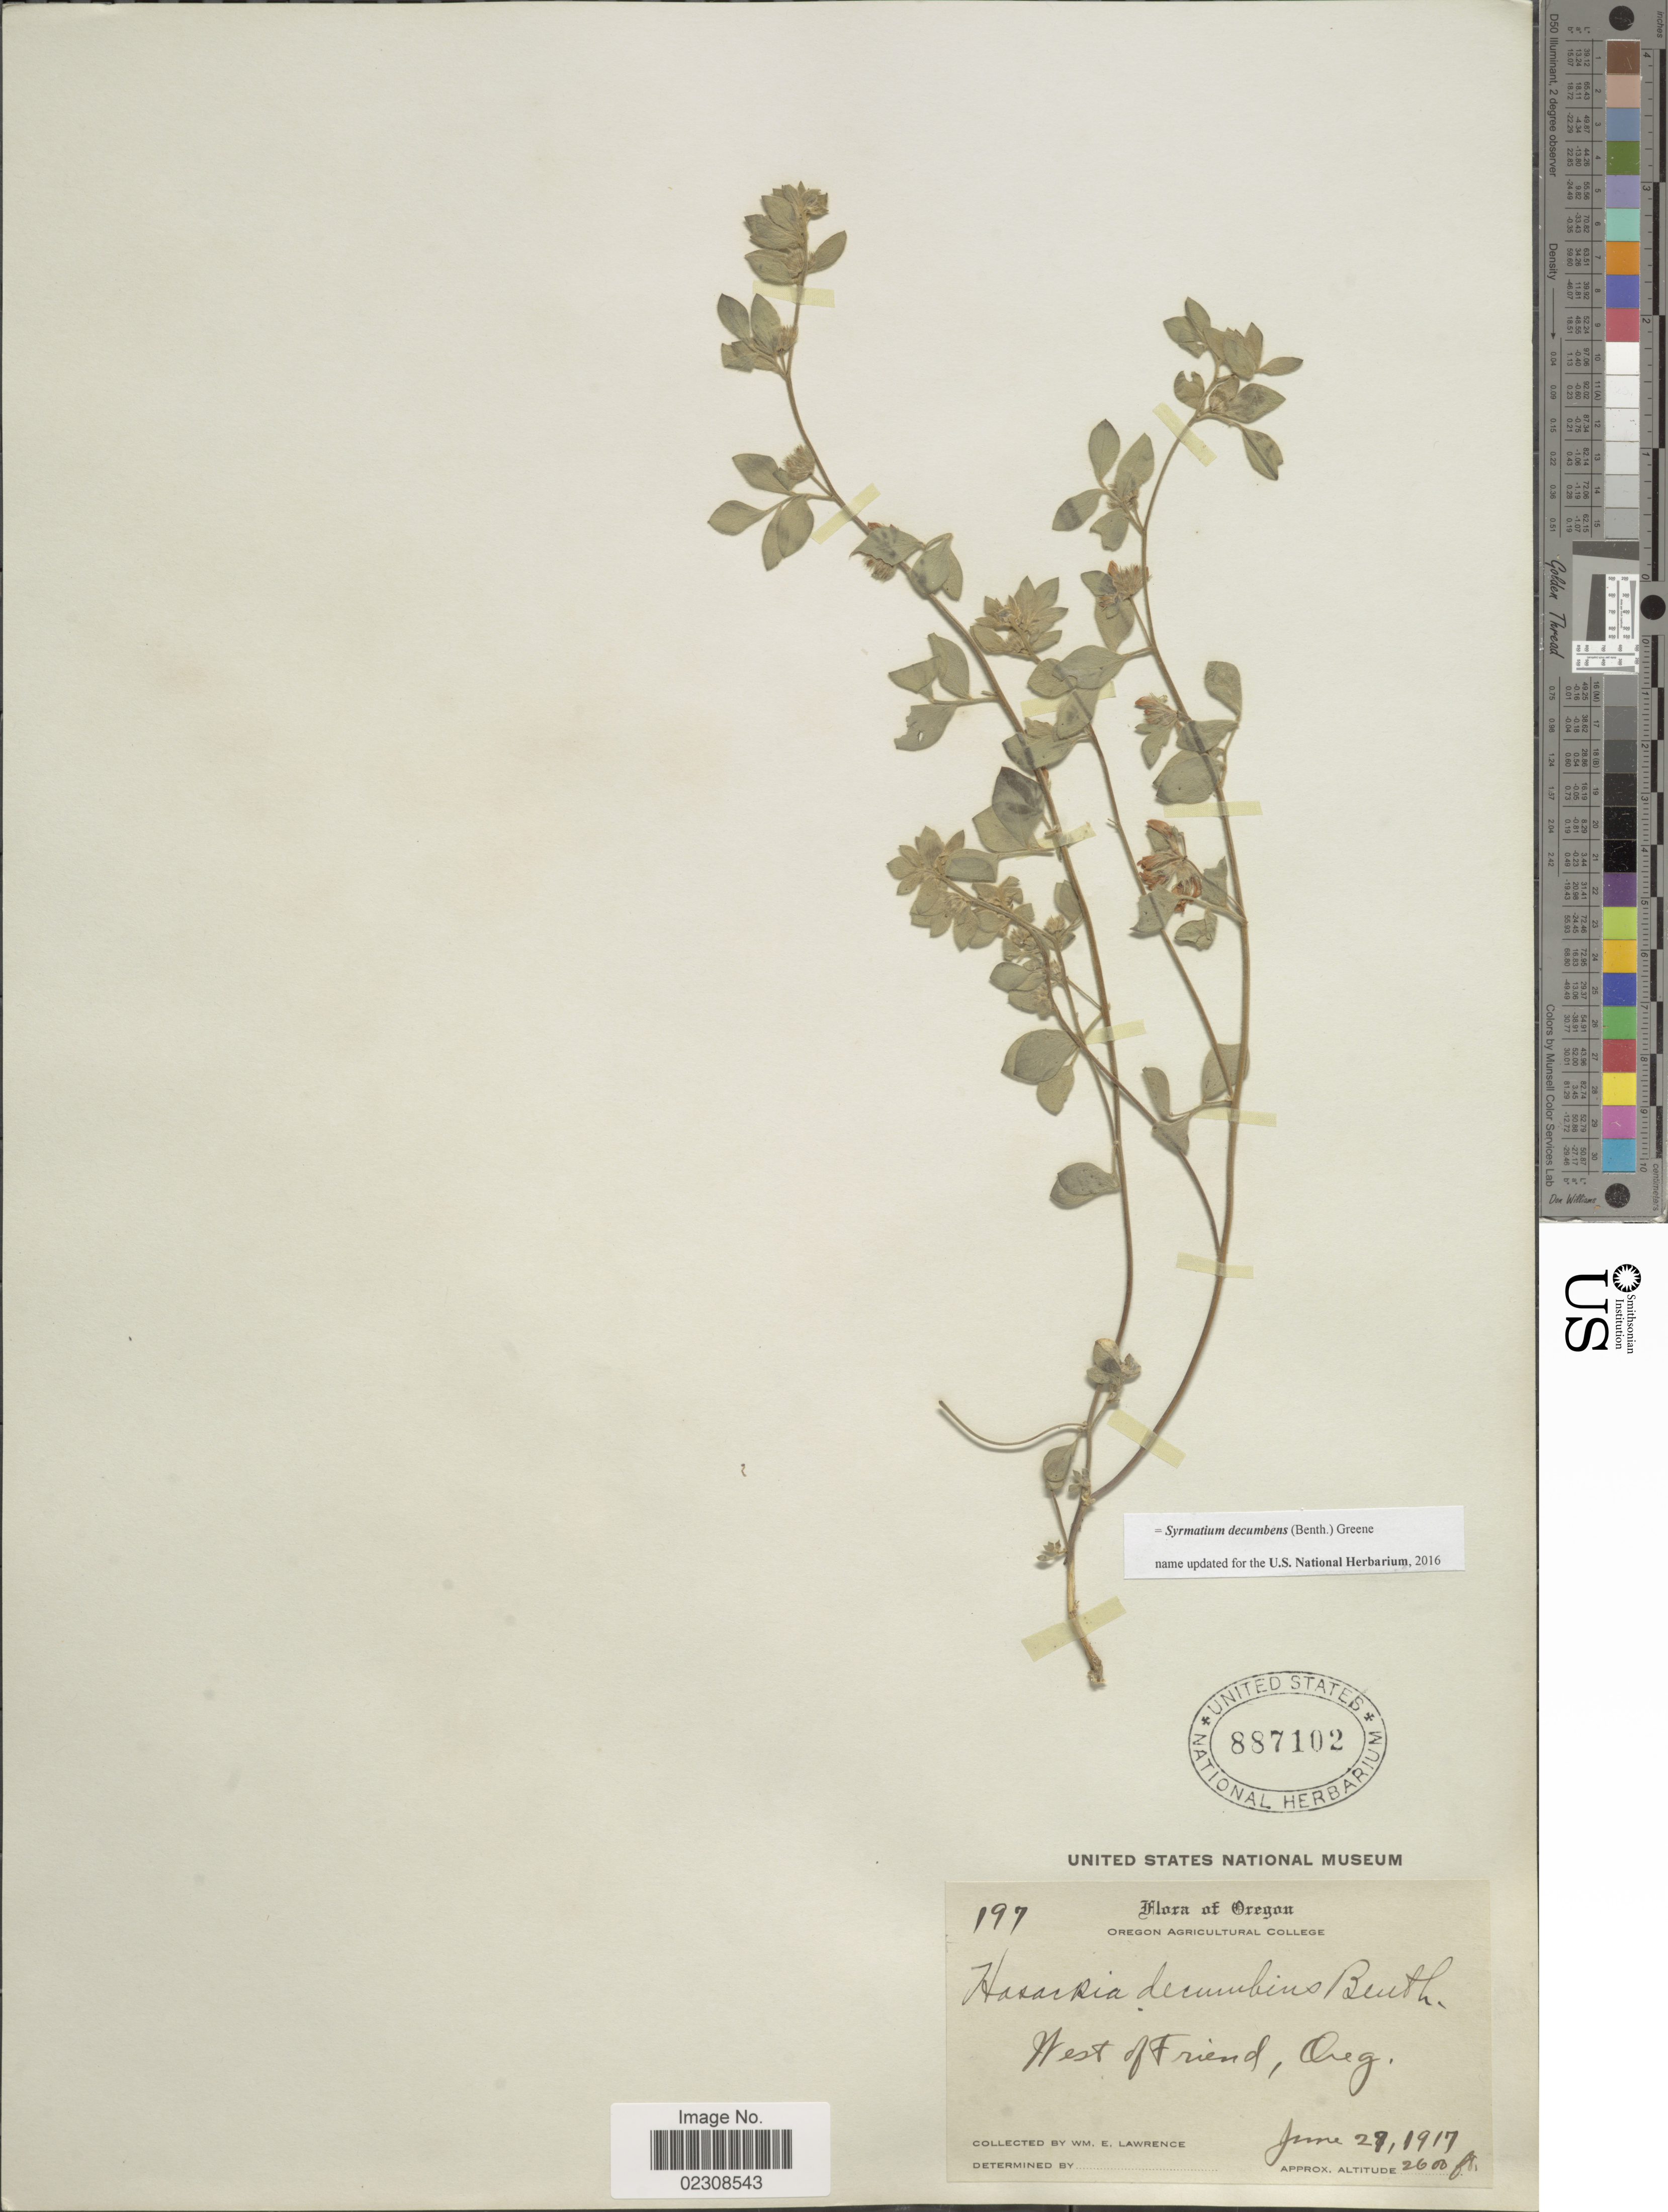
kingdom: Plantae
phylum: Tracheophyta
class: Magnoliopsida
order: Fabales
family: Fabaceae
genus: Syrmatium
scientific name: Syrmatium decumbens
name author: (Benth.) Greene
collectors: W. Lawrence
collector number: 197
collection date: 1917-06-29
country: United States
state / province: Oregon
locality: West of Friend, Oreg.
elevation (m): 792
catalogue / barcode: US 887102